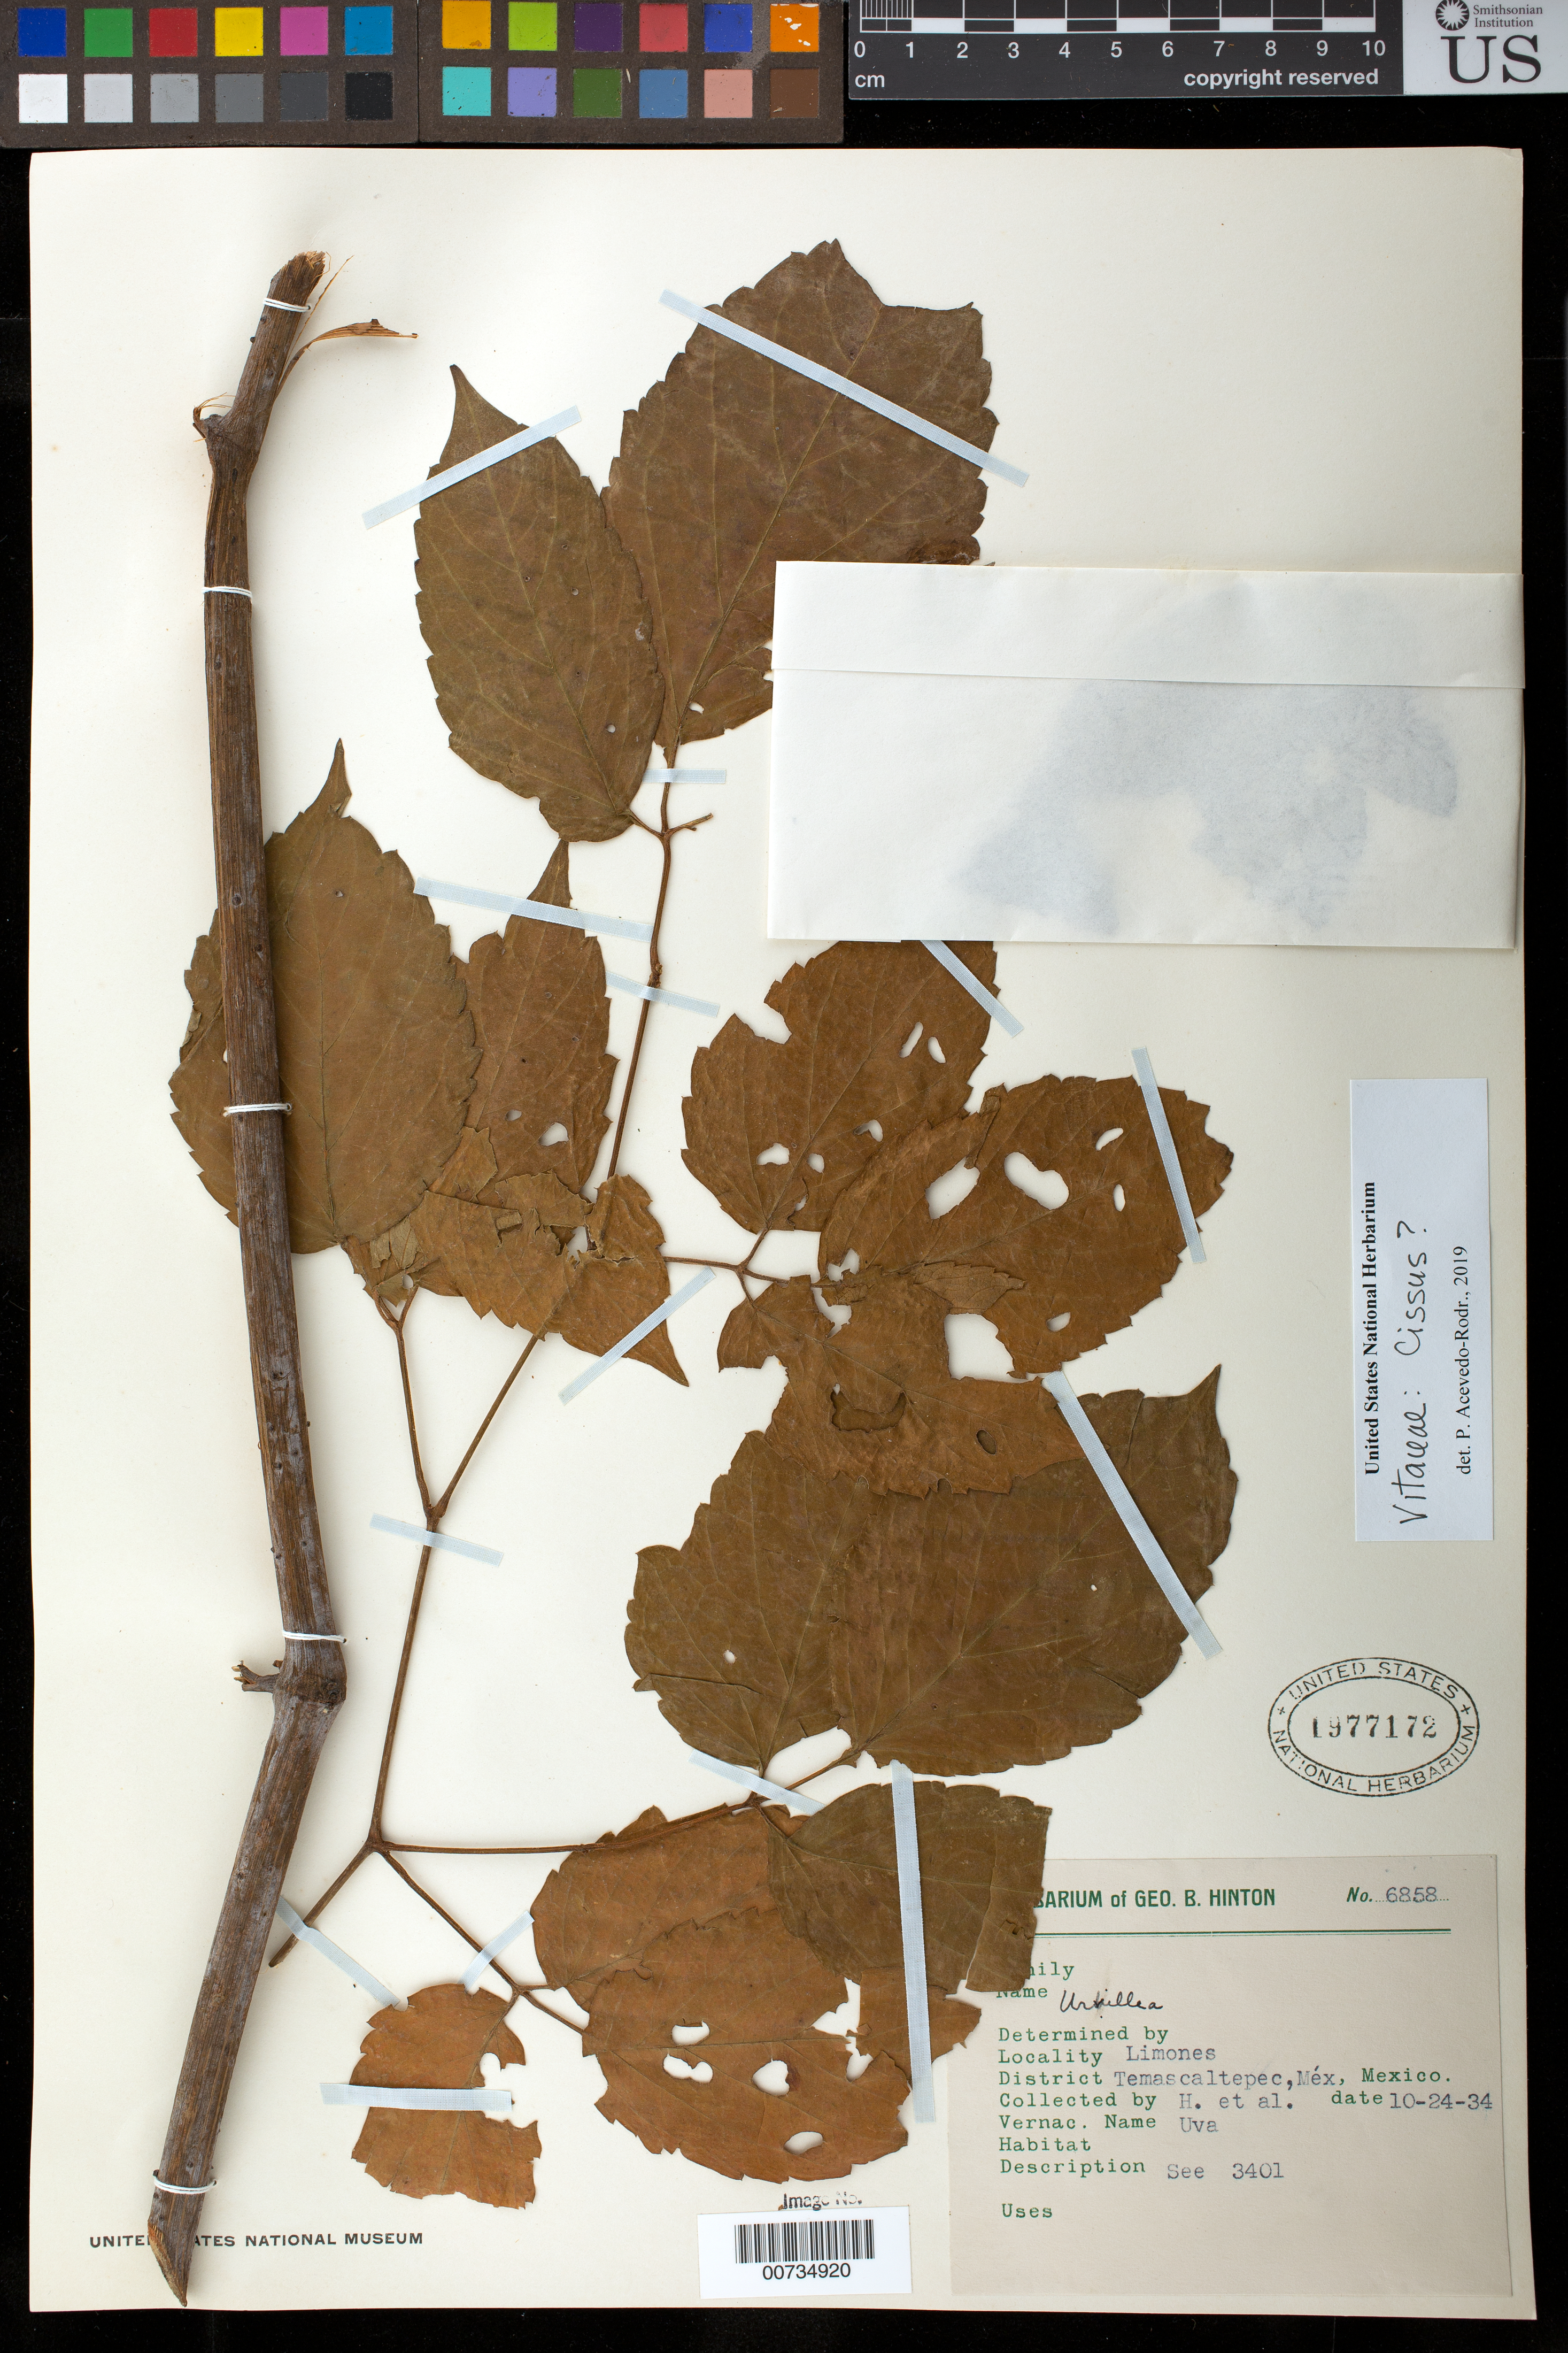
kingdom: Plantae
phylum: Tracheophyta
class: Magnoliopsida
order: Vitales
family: Vitaceae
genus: Cissus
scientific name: Cissus sp.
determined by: Acevedo-Rodríguez, P., (BOT), Smithsonian Institution - National Museum of Natural History (UNITED STATES)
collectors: G. B. Hinton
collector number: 6858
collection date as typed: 24 Oct 1934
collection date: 1934-10-24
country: Mexico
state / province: México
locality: Limones, Temascaltepec.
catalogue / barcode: US 1977172